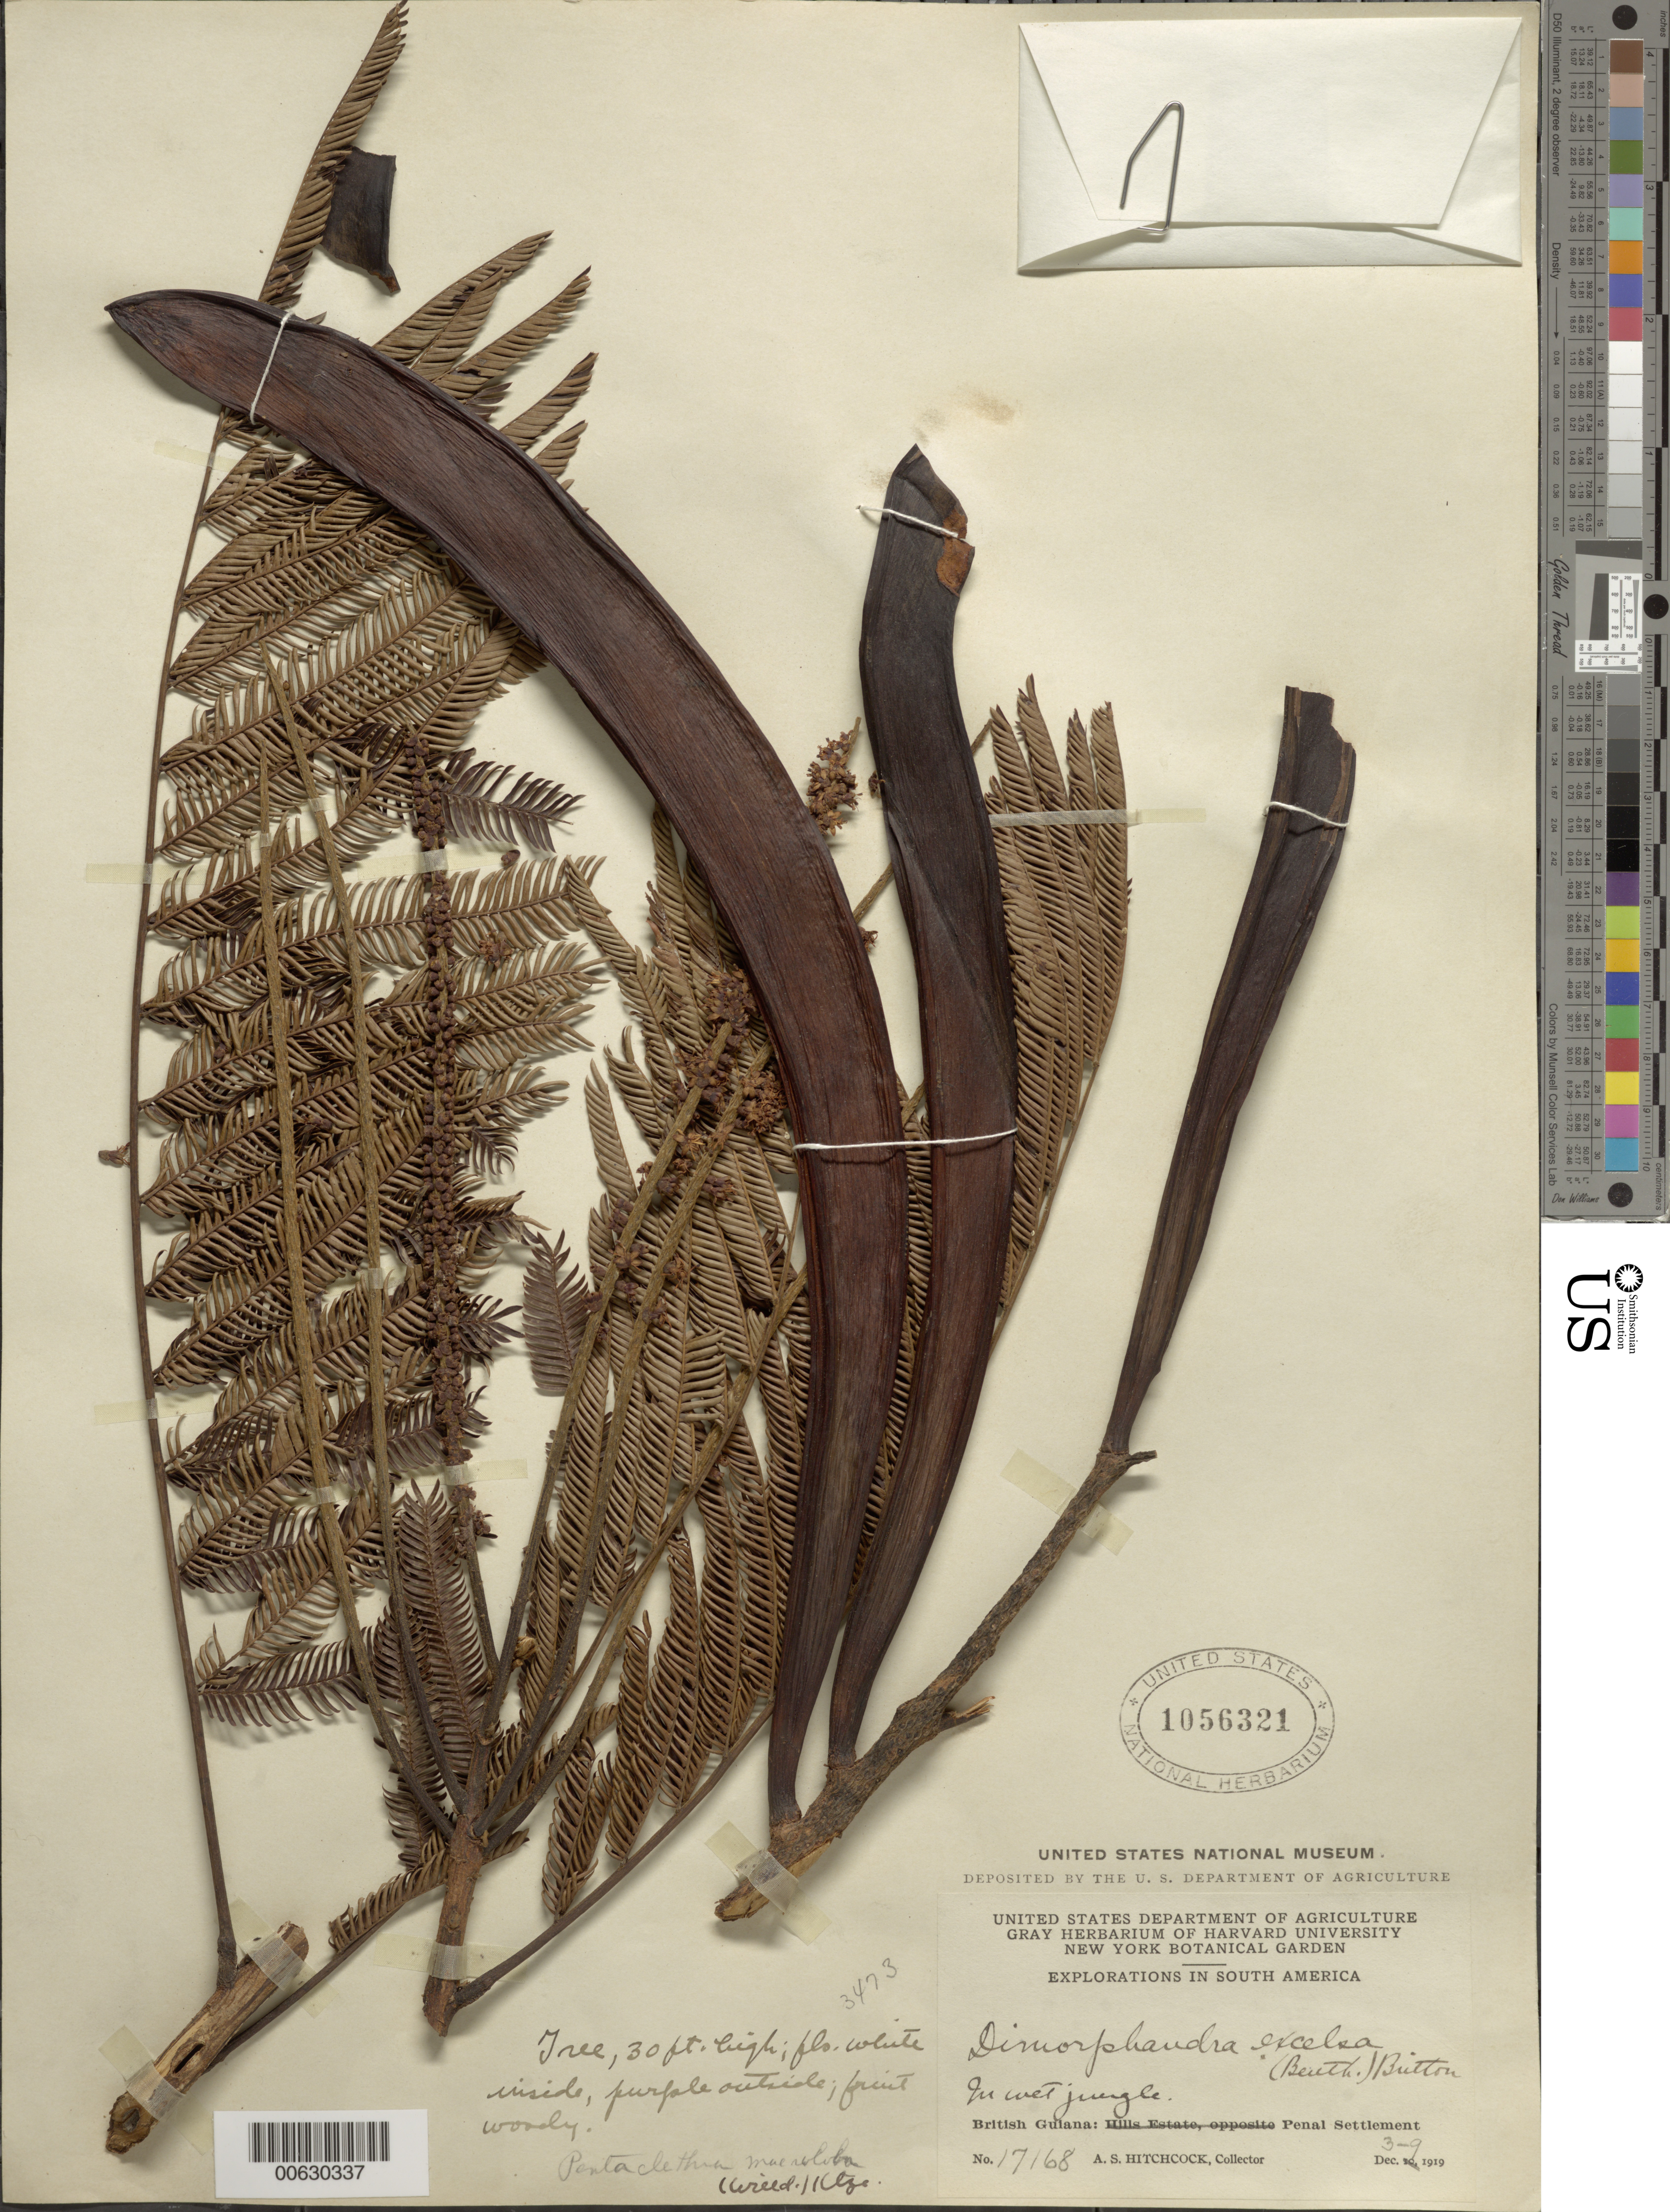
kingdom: Plantae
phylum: Tracheophyta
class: Magnoliopsida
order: Fabales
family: Fabaceae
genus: Pentaclethra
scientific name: Pentaclethra macroloba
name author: (Willd.) Kuntze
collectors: A. S. Hitchcock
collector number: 17168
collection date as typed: Dec. 3-9, 1919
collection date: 1919-12-03/1919-12-09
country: Guyana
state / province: Cuyuni-Mazaruni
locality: Penal Settlement, on W side of Essequibo River, near mouth of Mazaruni River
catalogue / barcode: US 1056321